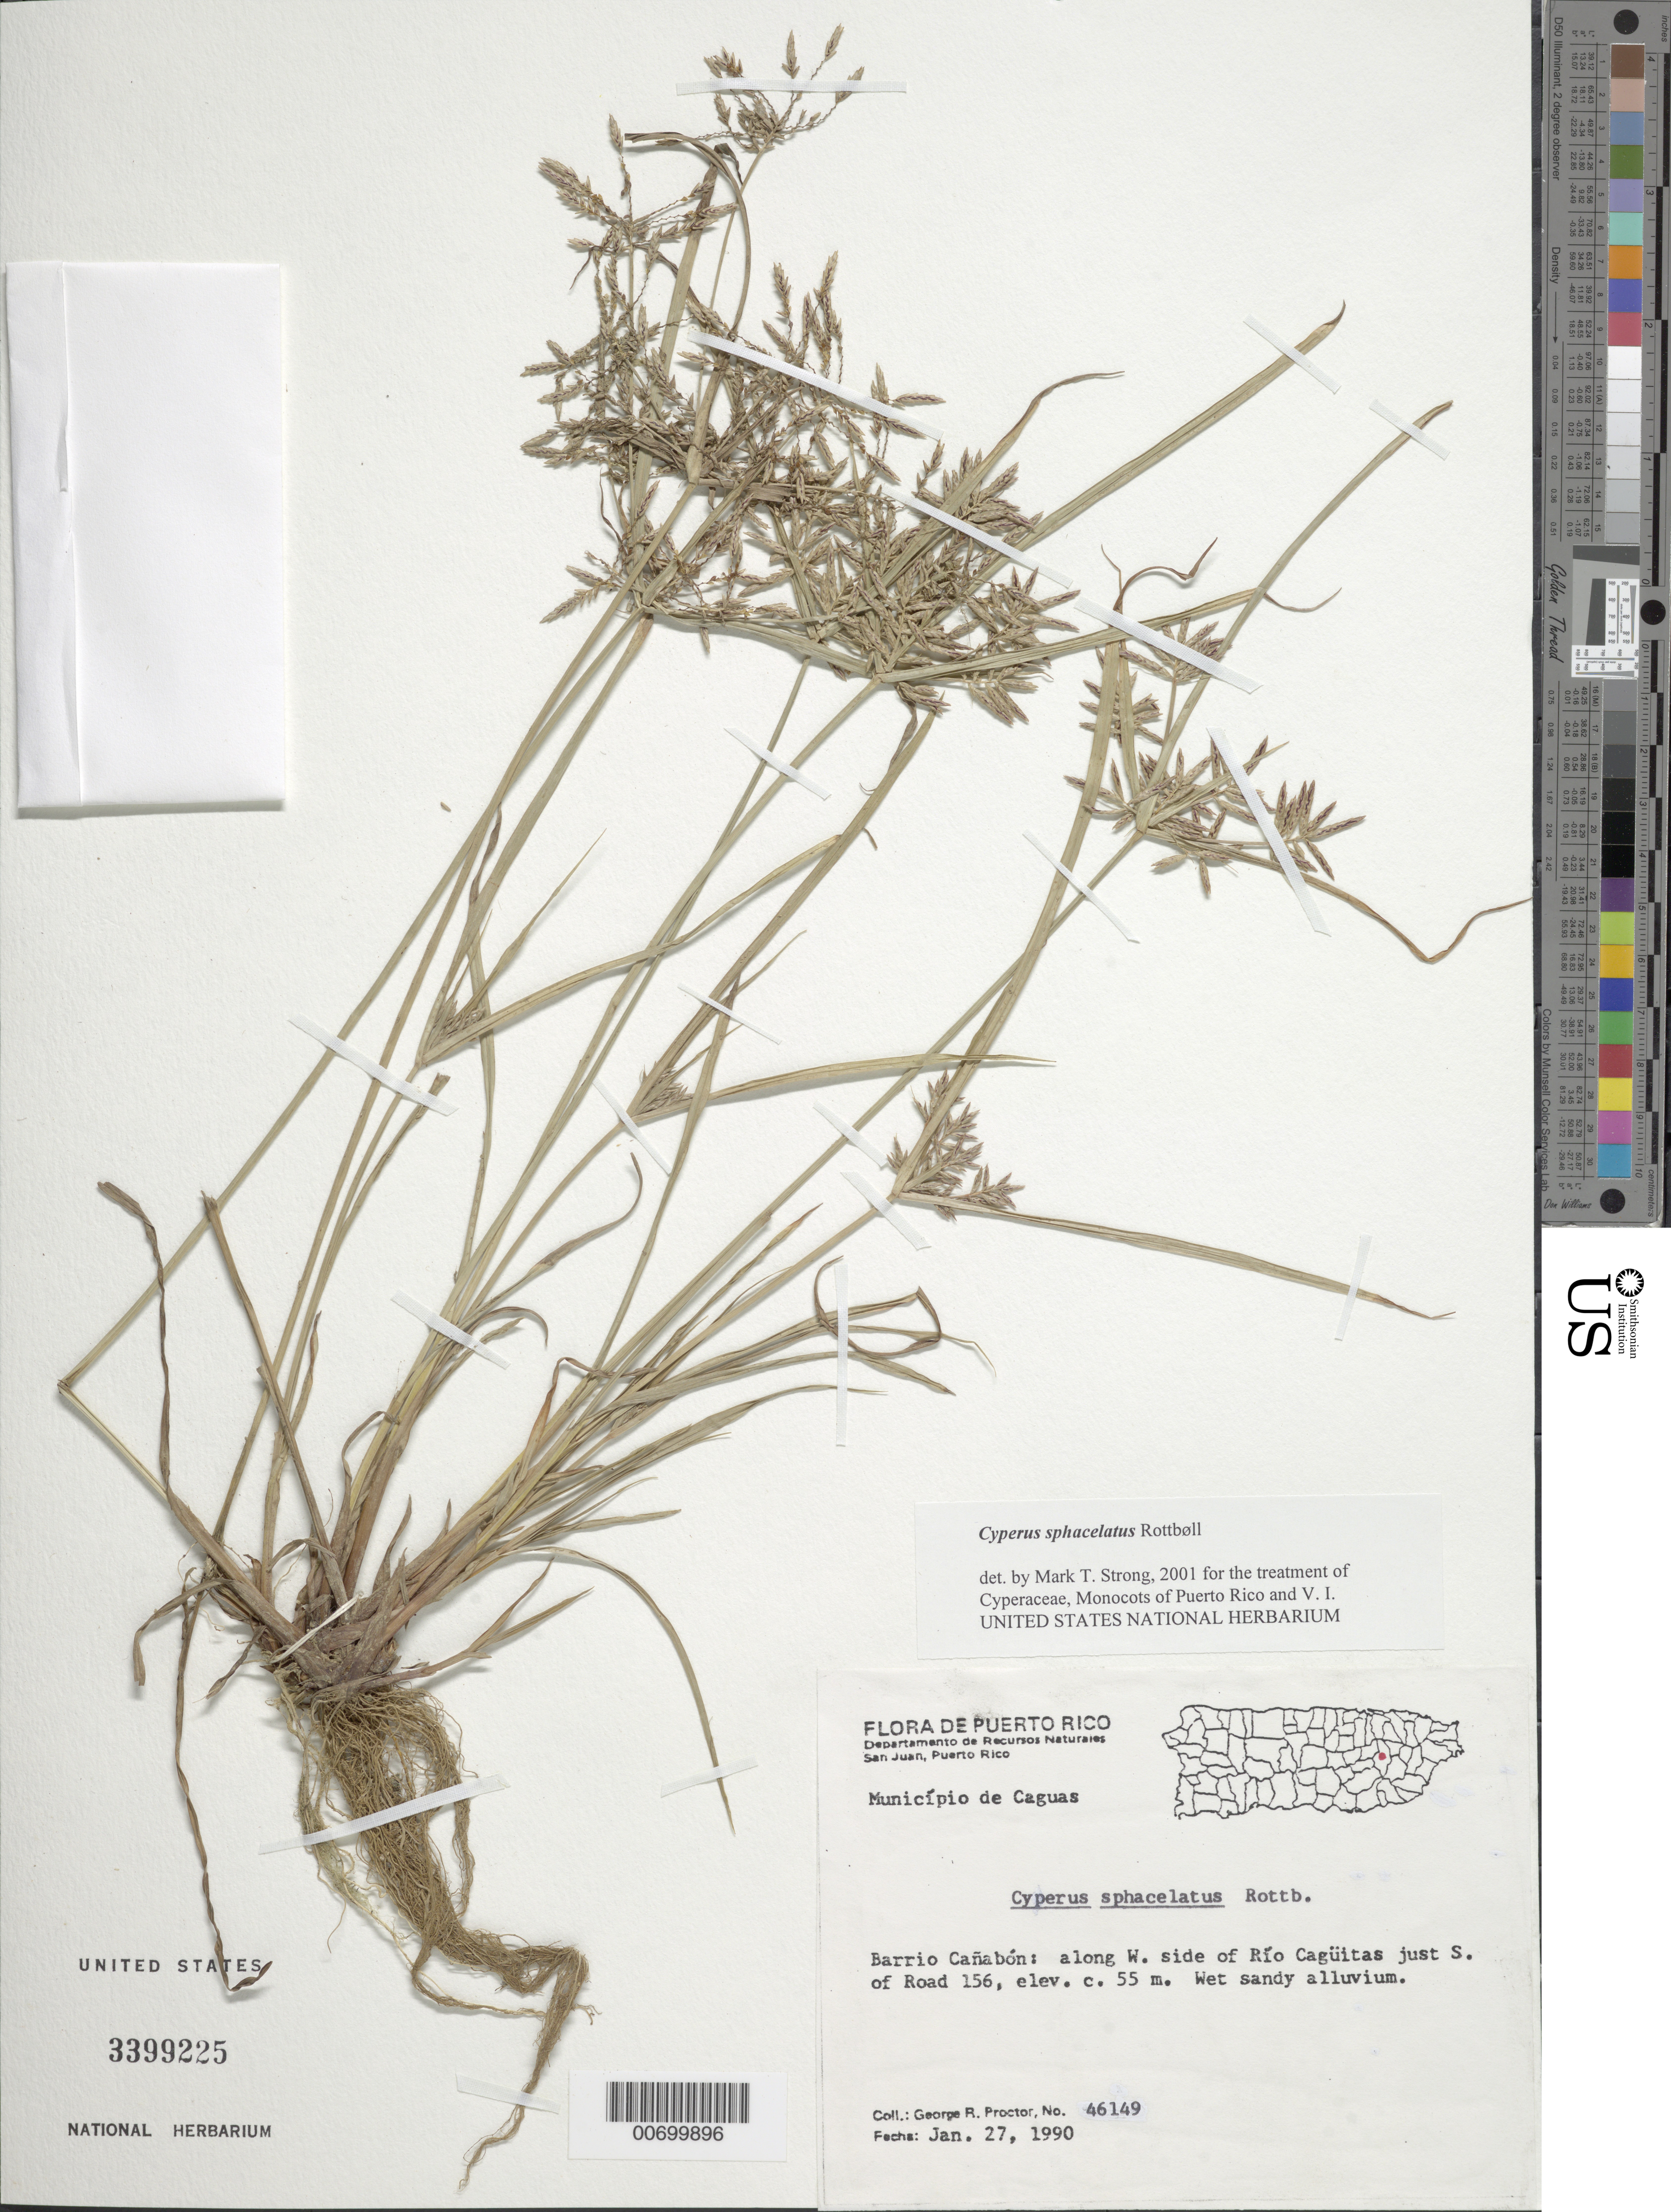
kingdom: Plantae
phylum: Tracheophyta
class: Liliopsida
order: Poales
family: Cyperaceae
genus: Cyperus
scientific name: Cyperus sphacelatus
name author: Rottb.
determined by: Strong, M. T., (US), Smithsonian Institution - National Museum of Natural History (UNITED STATES)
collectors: G. R. Proctor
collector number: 46149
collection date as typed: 27 Jan 1990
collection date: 1990-01-27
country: Puerto Rico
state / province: Caguas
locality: Caguas: Barrio Cañabón: along W side of Río Cagüitas, just S of Rd. 156.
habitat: Wet sandy alluvium.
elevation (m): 55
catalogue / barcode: US 3399225